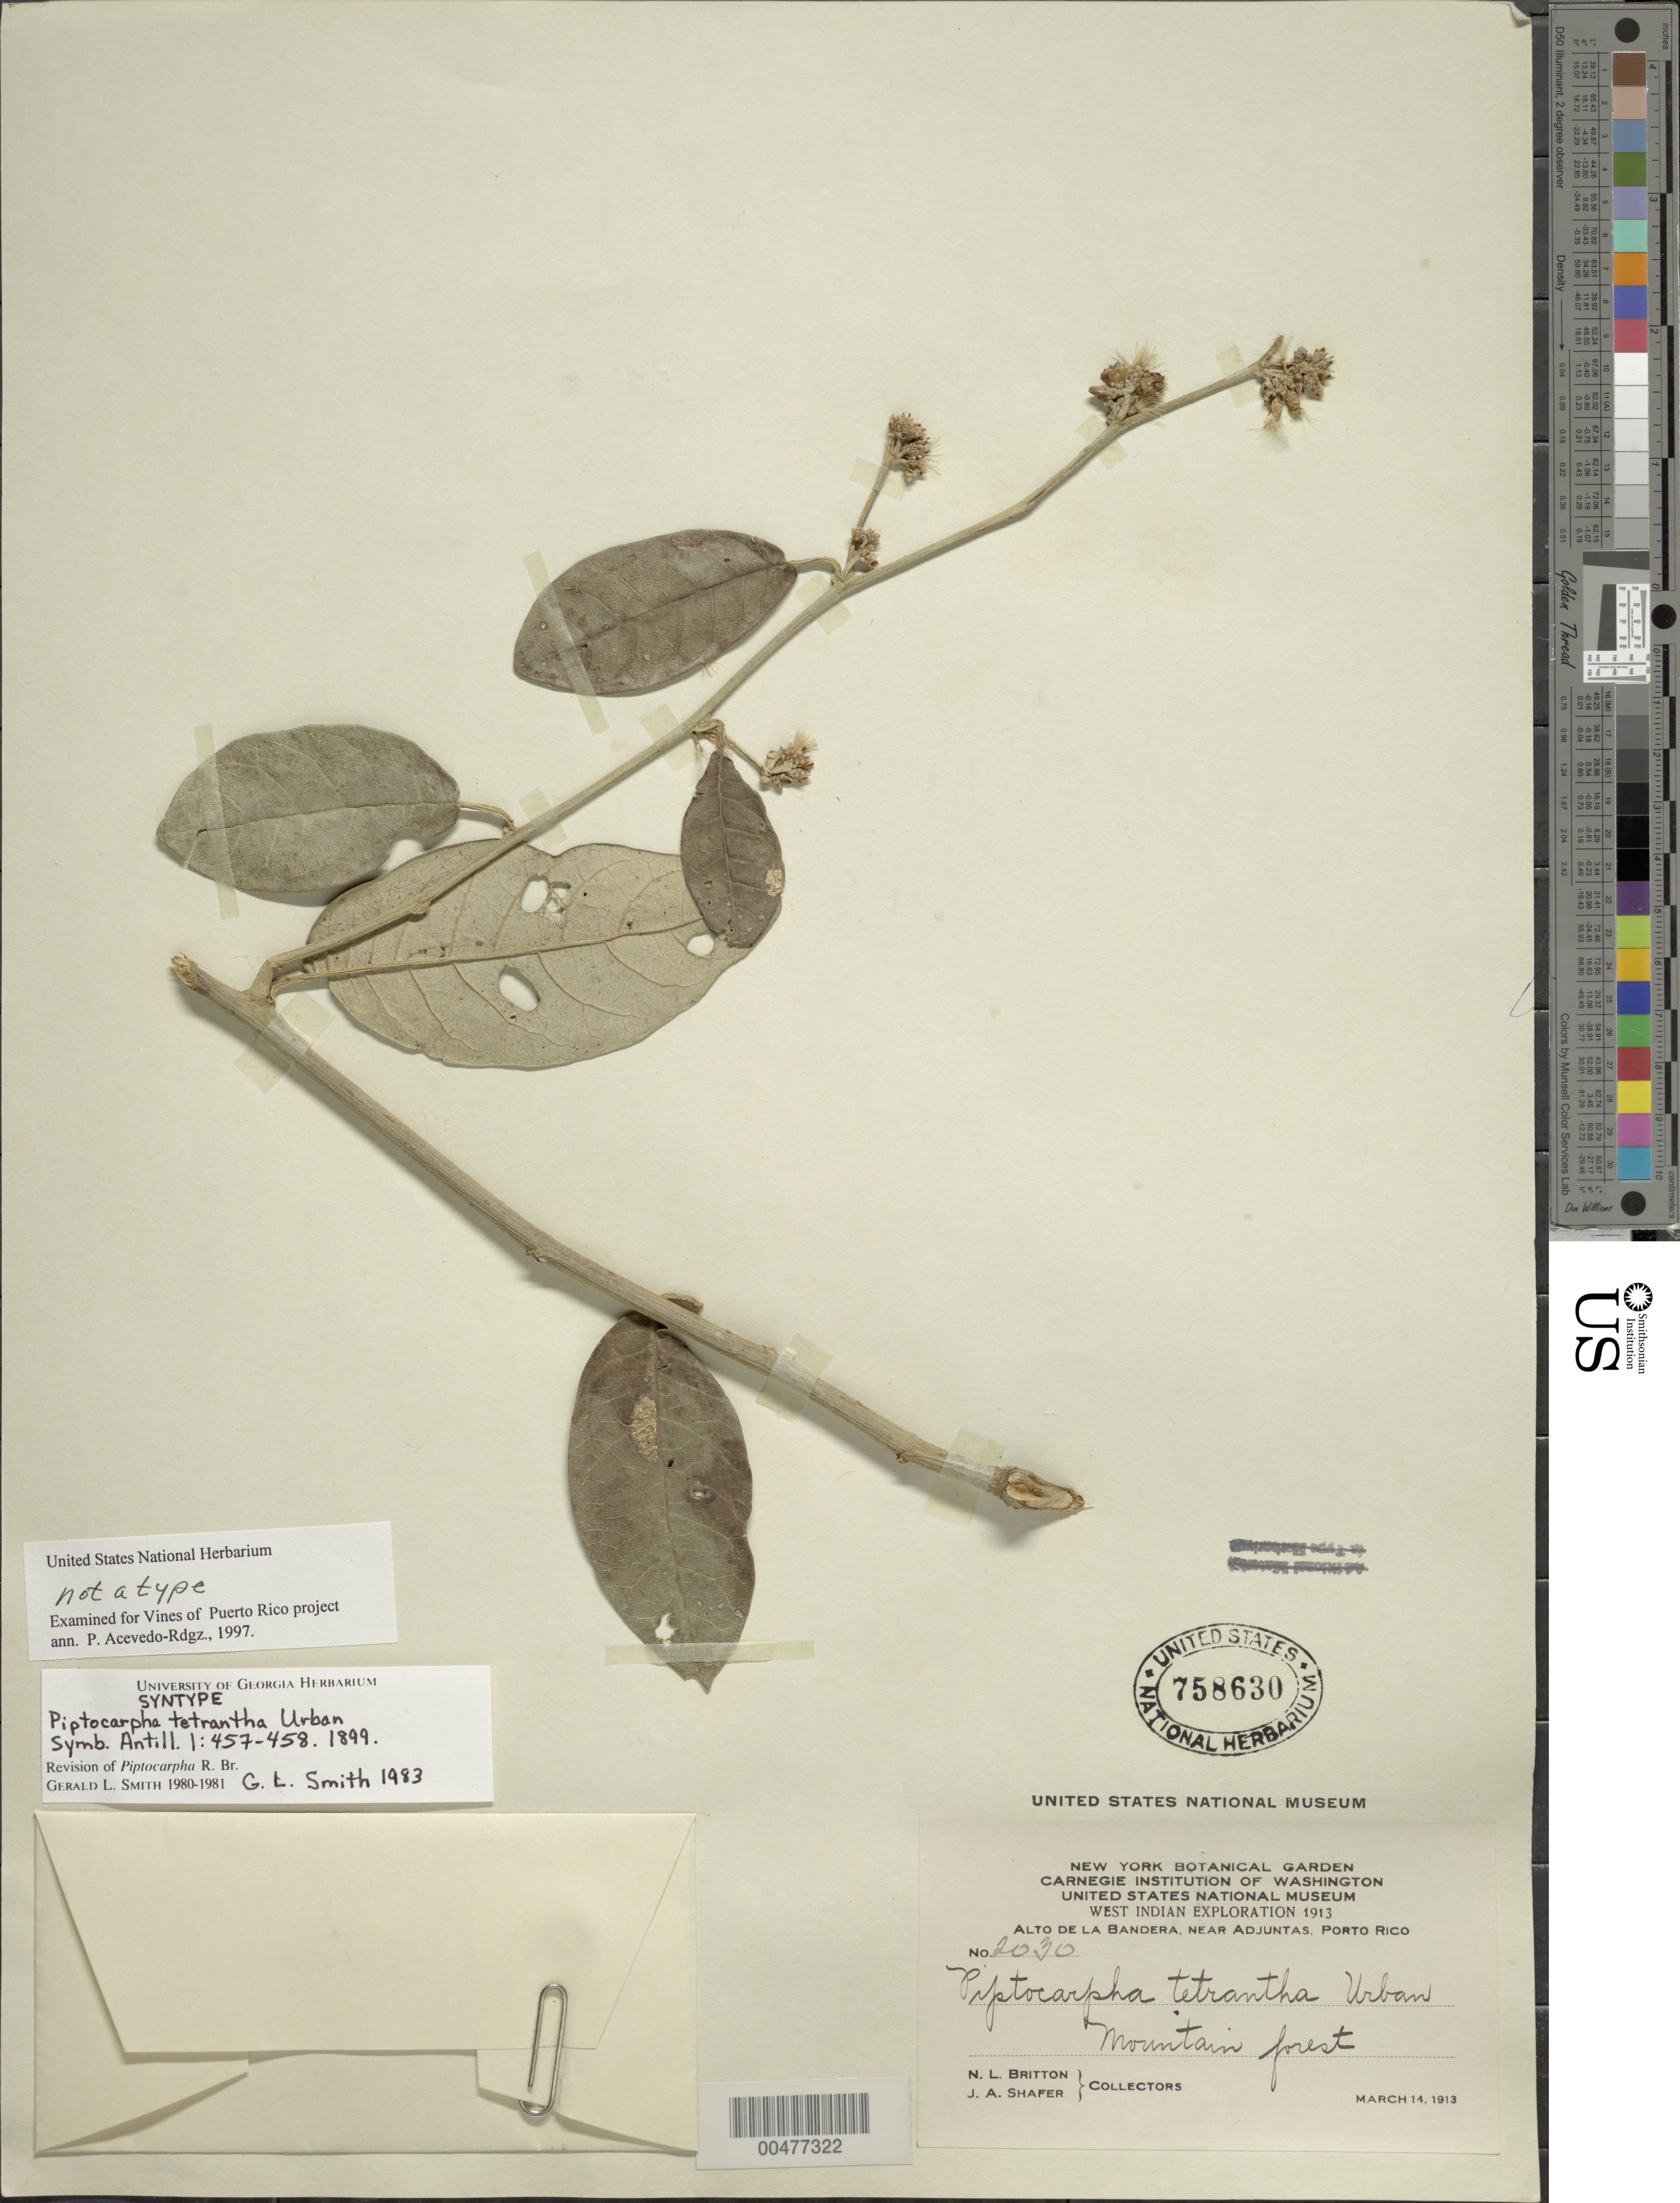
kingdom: Plantae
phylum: Tracheophyta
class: Magnoliopsida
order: Asterales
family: Asteraceae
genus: Piptocarpha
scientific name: Piptocarpha tetrantha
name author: Urb.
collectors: N. Britton & J. A. Shafer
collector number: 2030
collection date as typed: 14 Mar 1913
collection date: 1913-03-14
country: Puerto Rico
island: Greater Antilles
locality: Adjuntas; near Alto de la Bandera. Mountain forest.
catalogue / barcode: US 758630